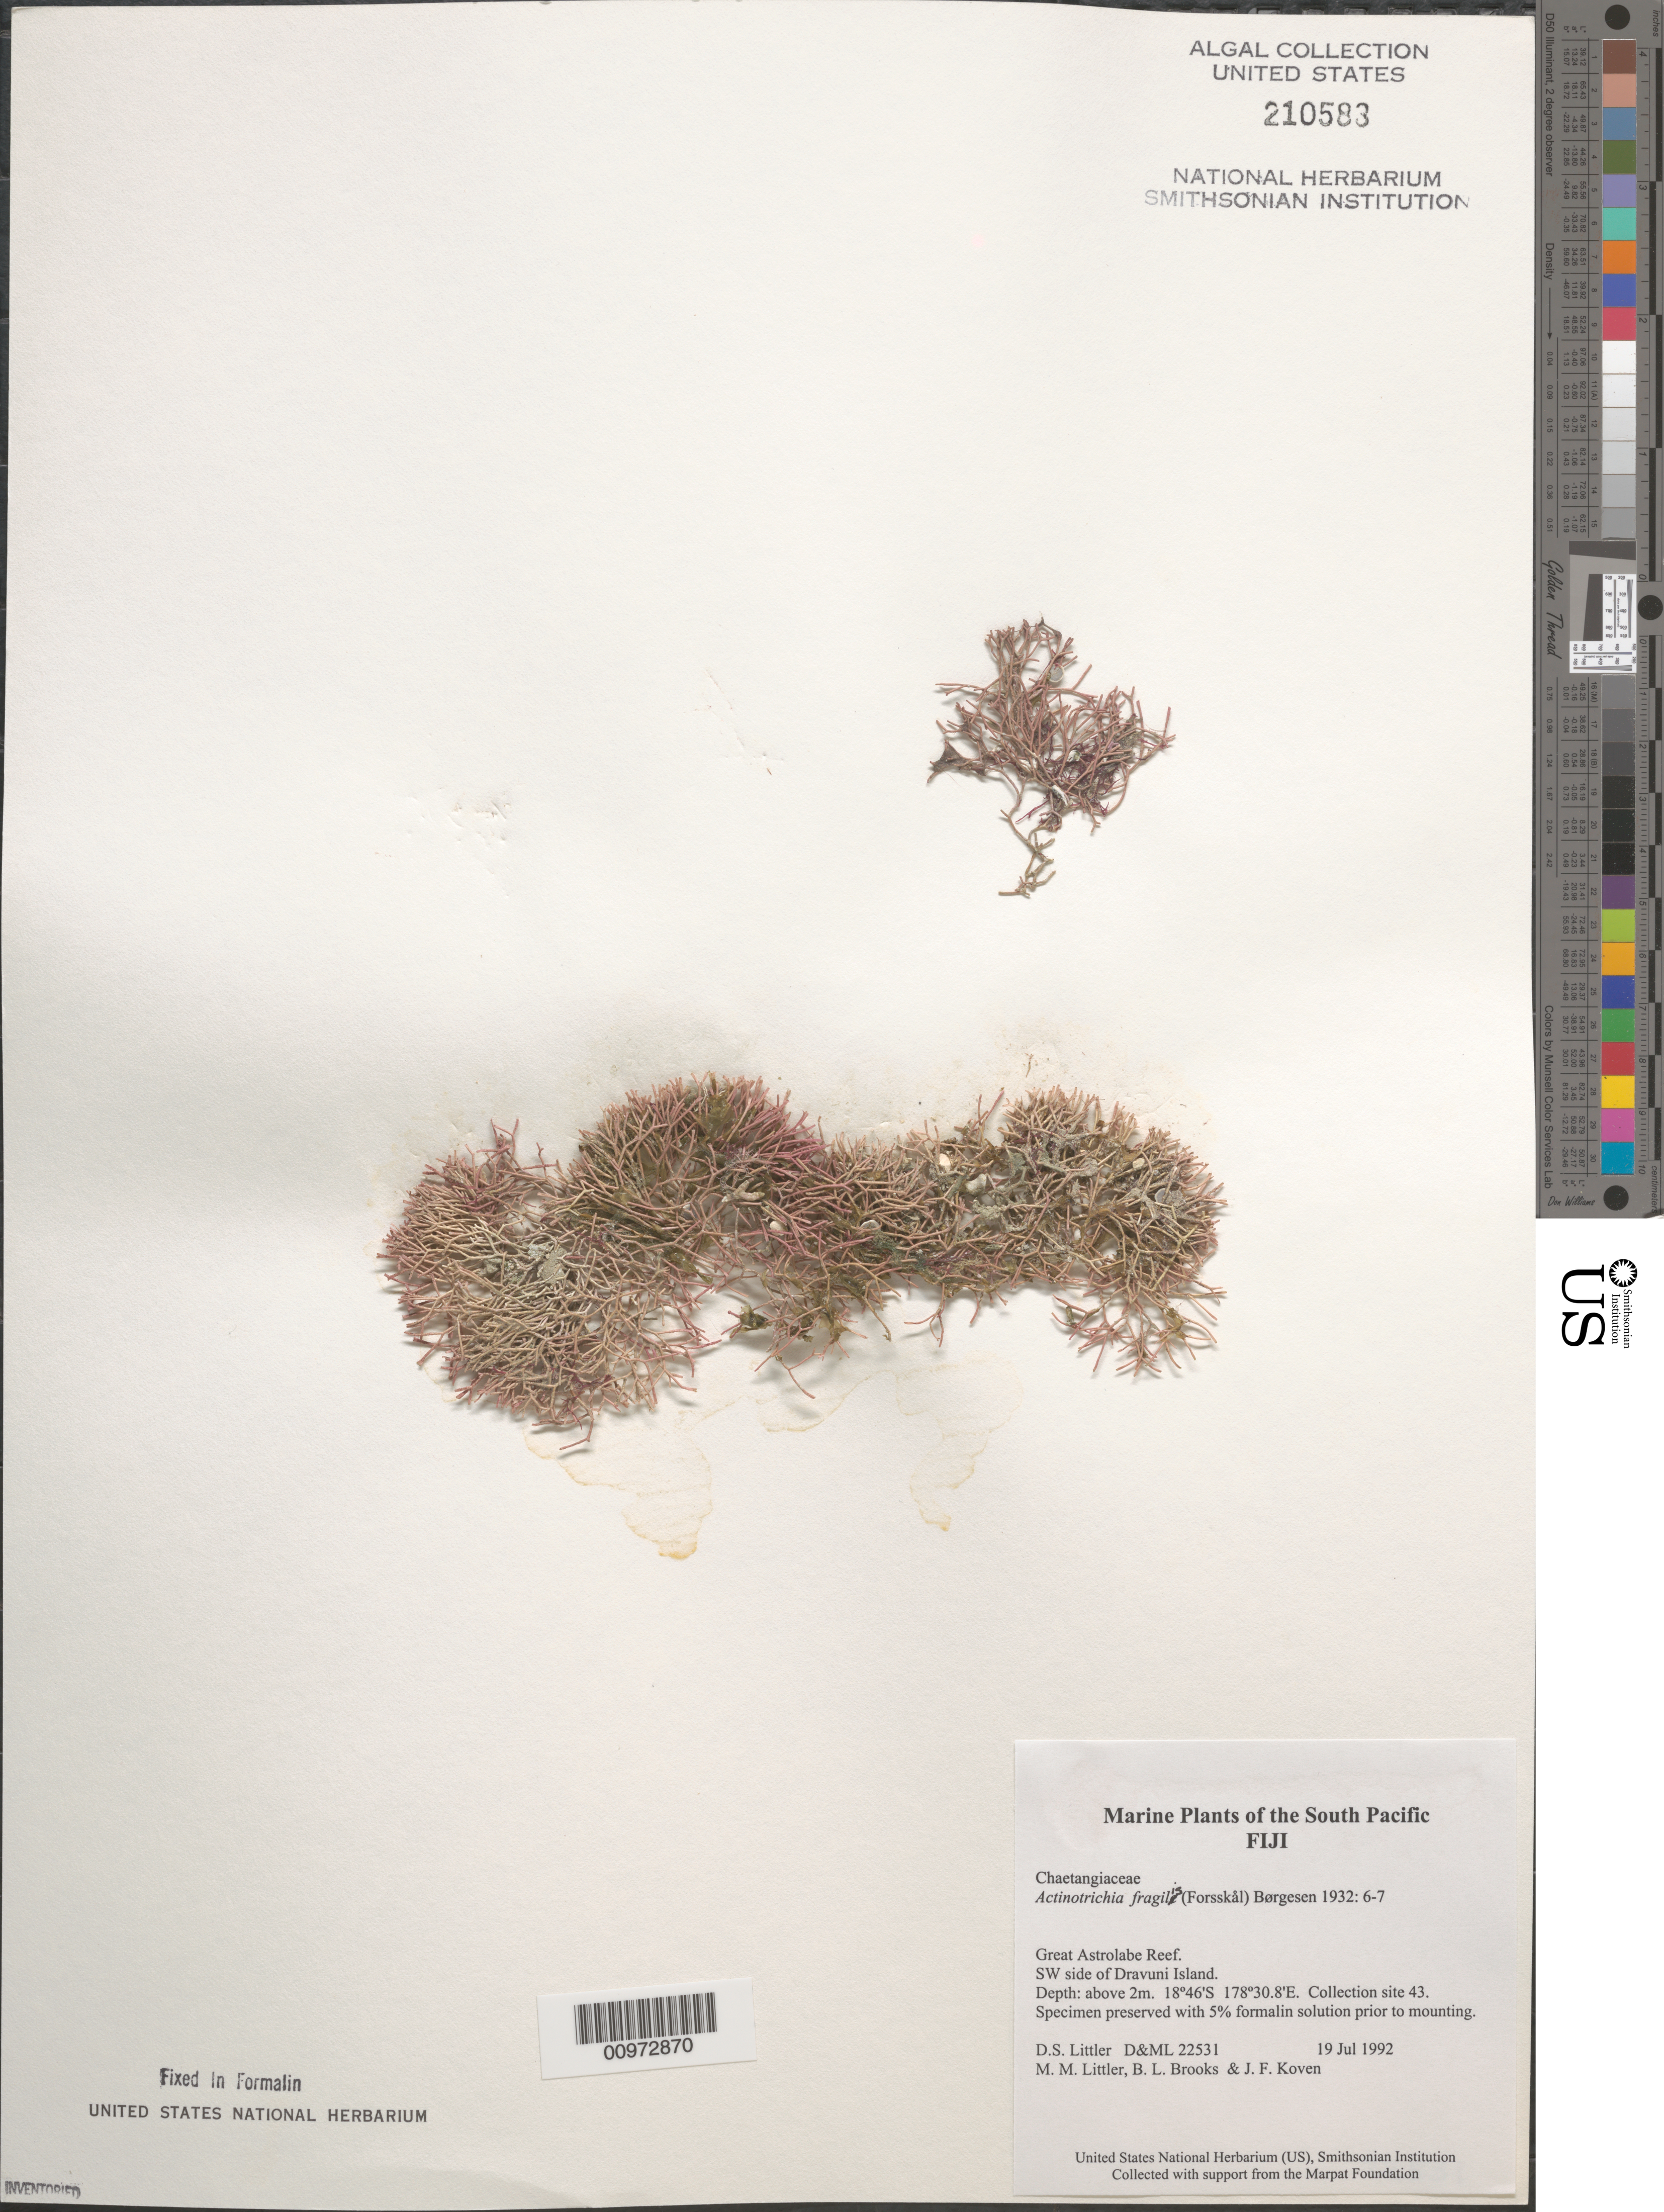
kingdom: Plantae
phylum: Rhodophyta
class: Florideophyceae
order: Nemaliales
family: Galaxauraceae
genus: Actinotrichia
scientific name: Actinotrichia fragilis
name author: (Forssk.) Børgesen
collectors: D. S. Littler, M. M. Littler, B. Brooks & J. Koven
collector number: D&ML 22531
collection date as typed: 19 Jul 1992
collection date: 1992-07-19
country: Fiji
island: Dravuni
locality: Great Astrolabe Reef, southwest side of island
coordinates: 18 46'S, 178 30.8'E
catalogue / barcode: US 210583